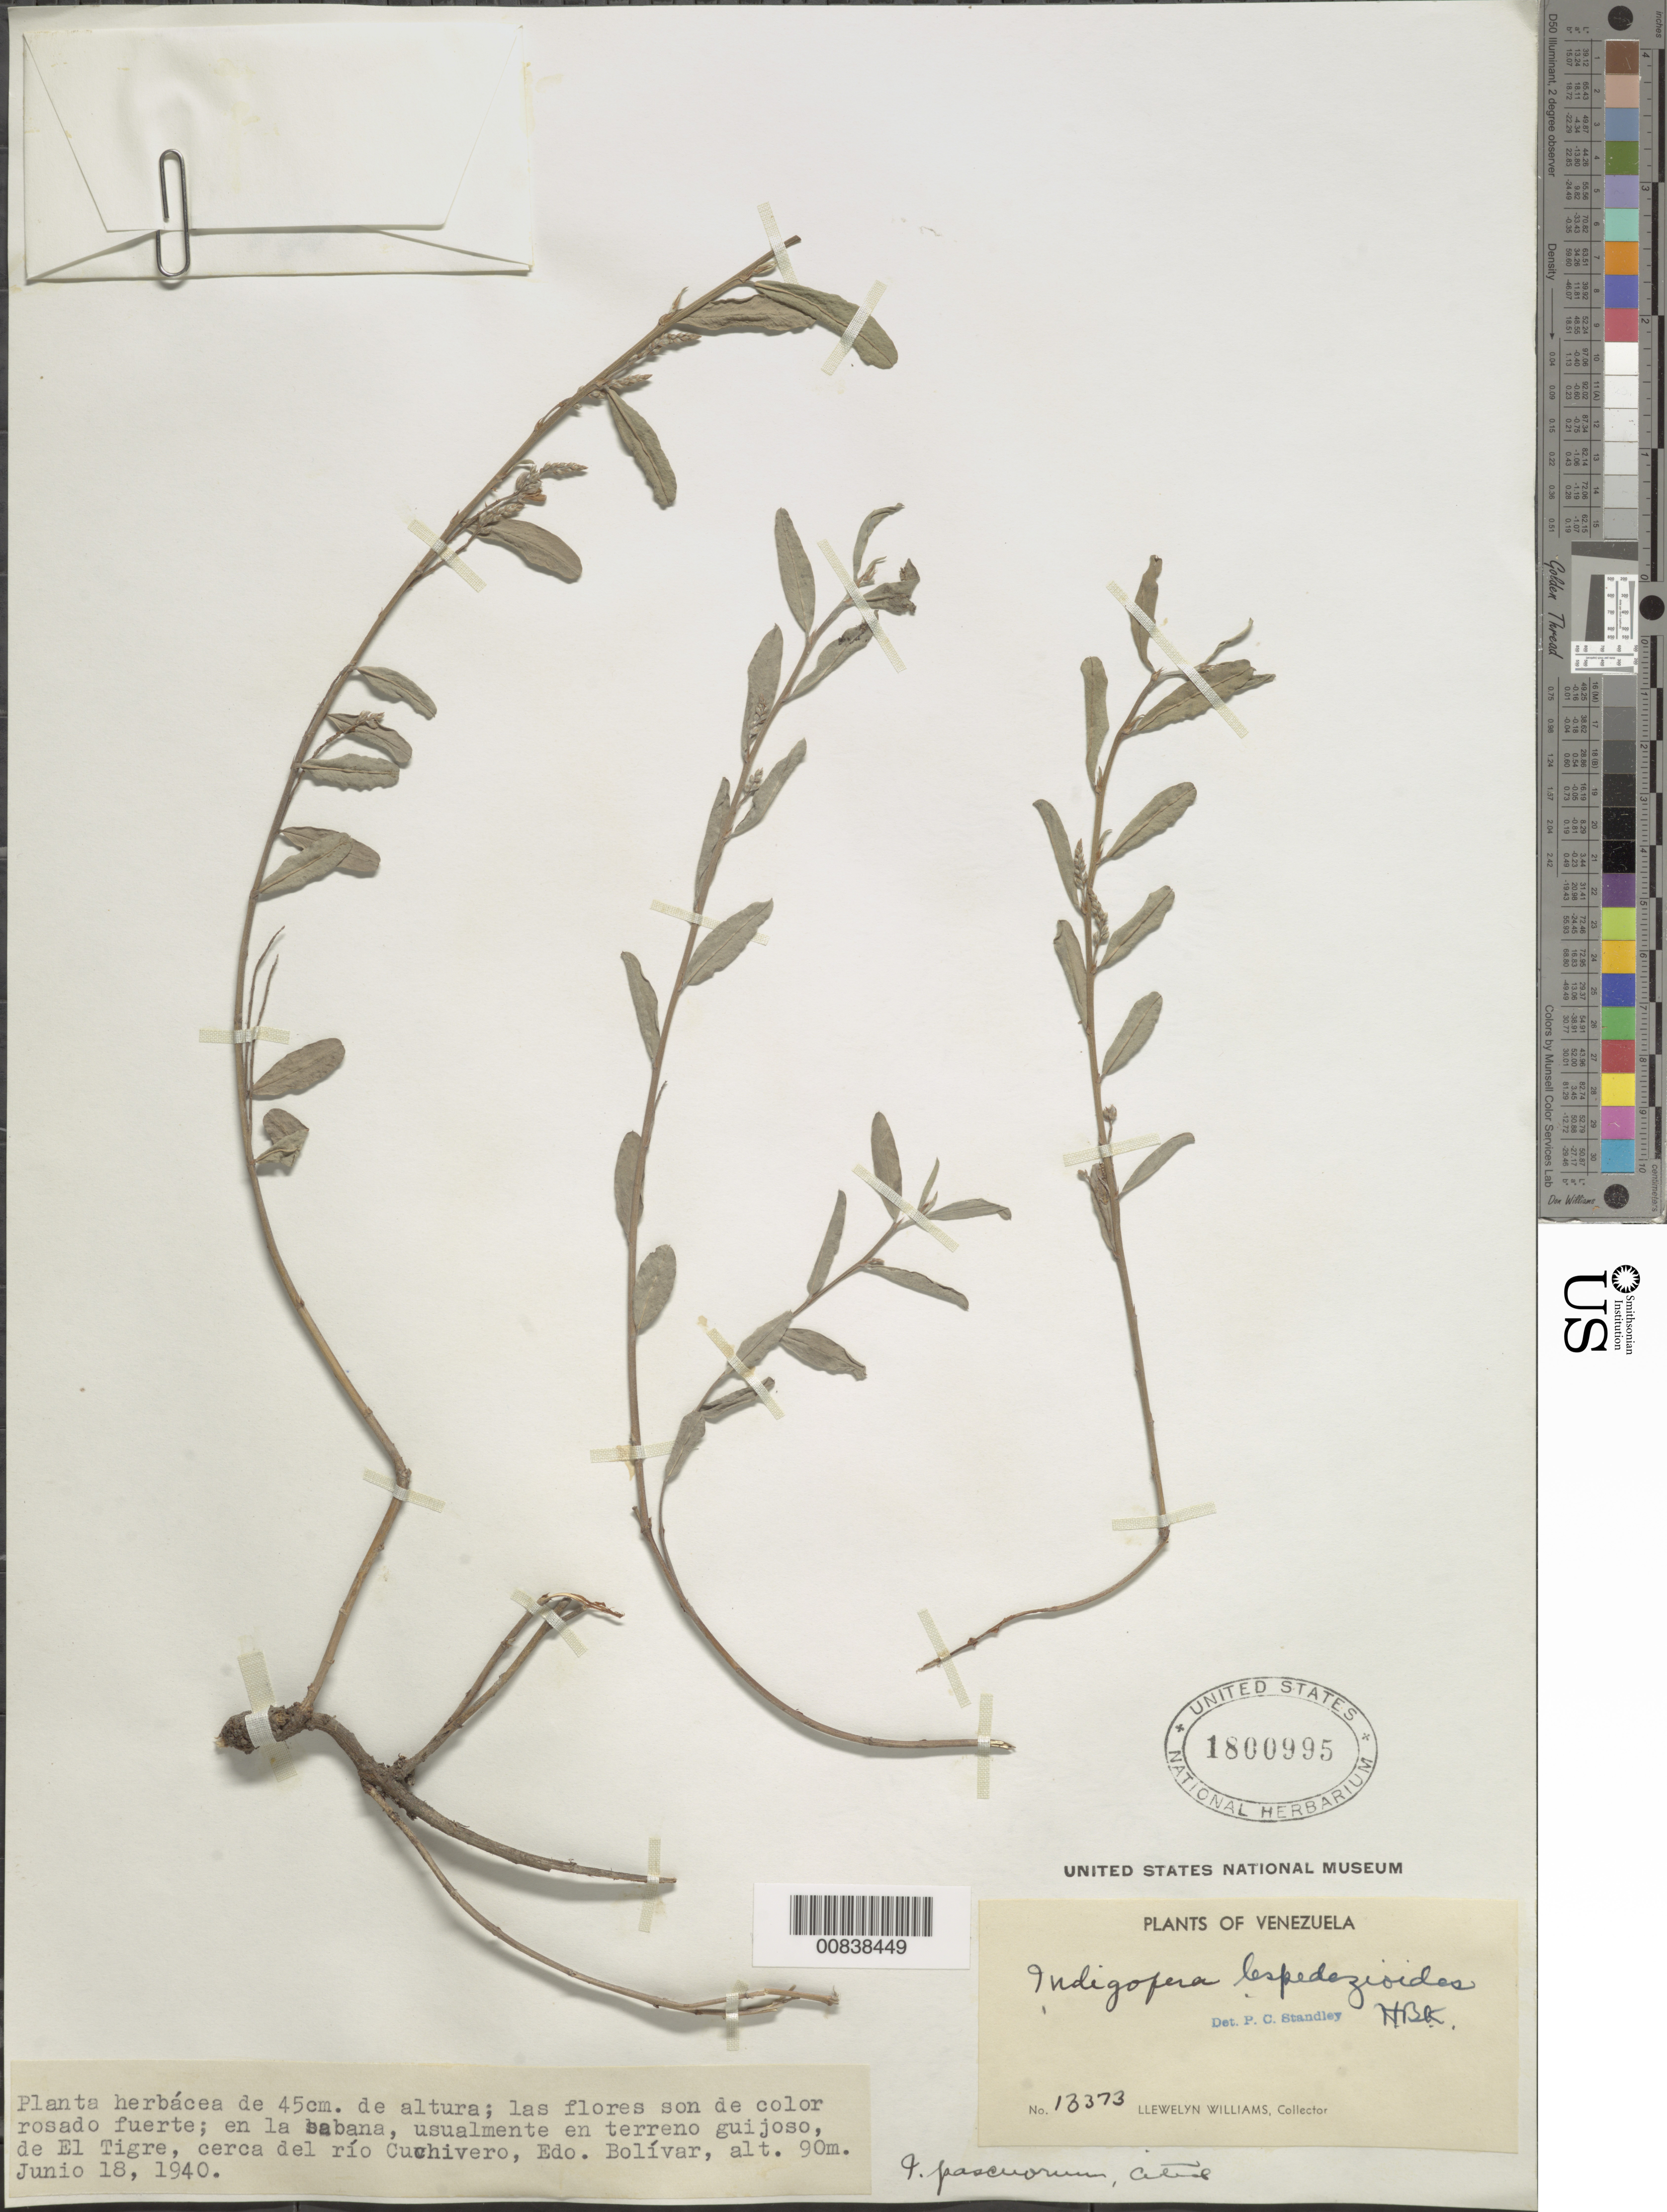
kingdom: Plantae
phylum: Tracheophyta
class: Magnoliopsida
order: Fabales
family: Fabaceae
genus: Indigofera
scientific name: Indigofera pascuorum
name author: Benth.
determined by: Standley, Paul C.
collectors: Ll. Williams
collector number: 13373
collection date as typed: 18-Jun-40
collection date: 1940-06-18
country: Venezuela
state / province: Bolívar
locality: El Tigre, cerca de El Río Cuchivero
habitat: Sabana, usualmente en terreno guijoso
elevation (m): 90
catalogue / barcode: US 1800995